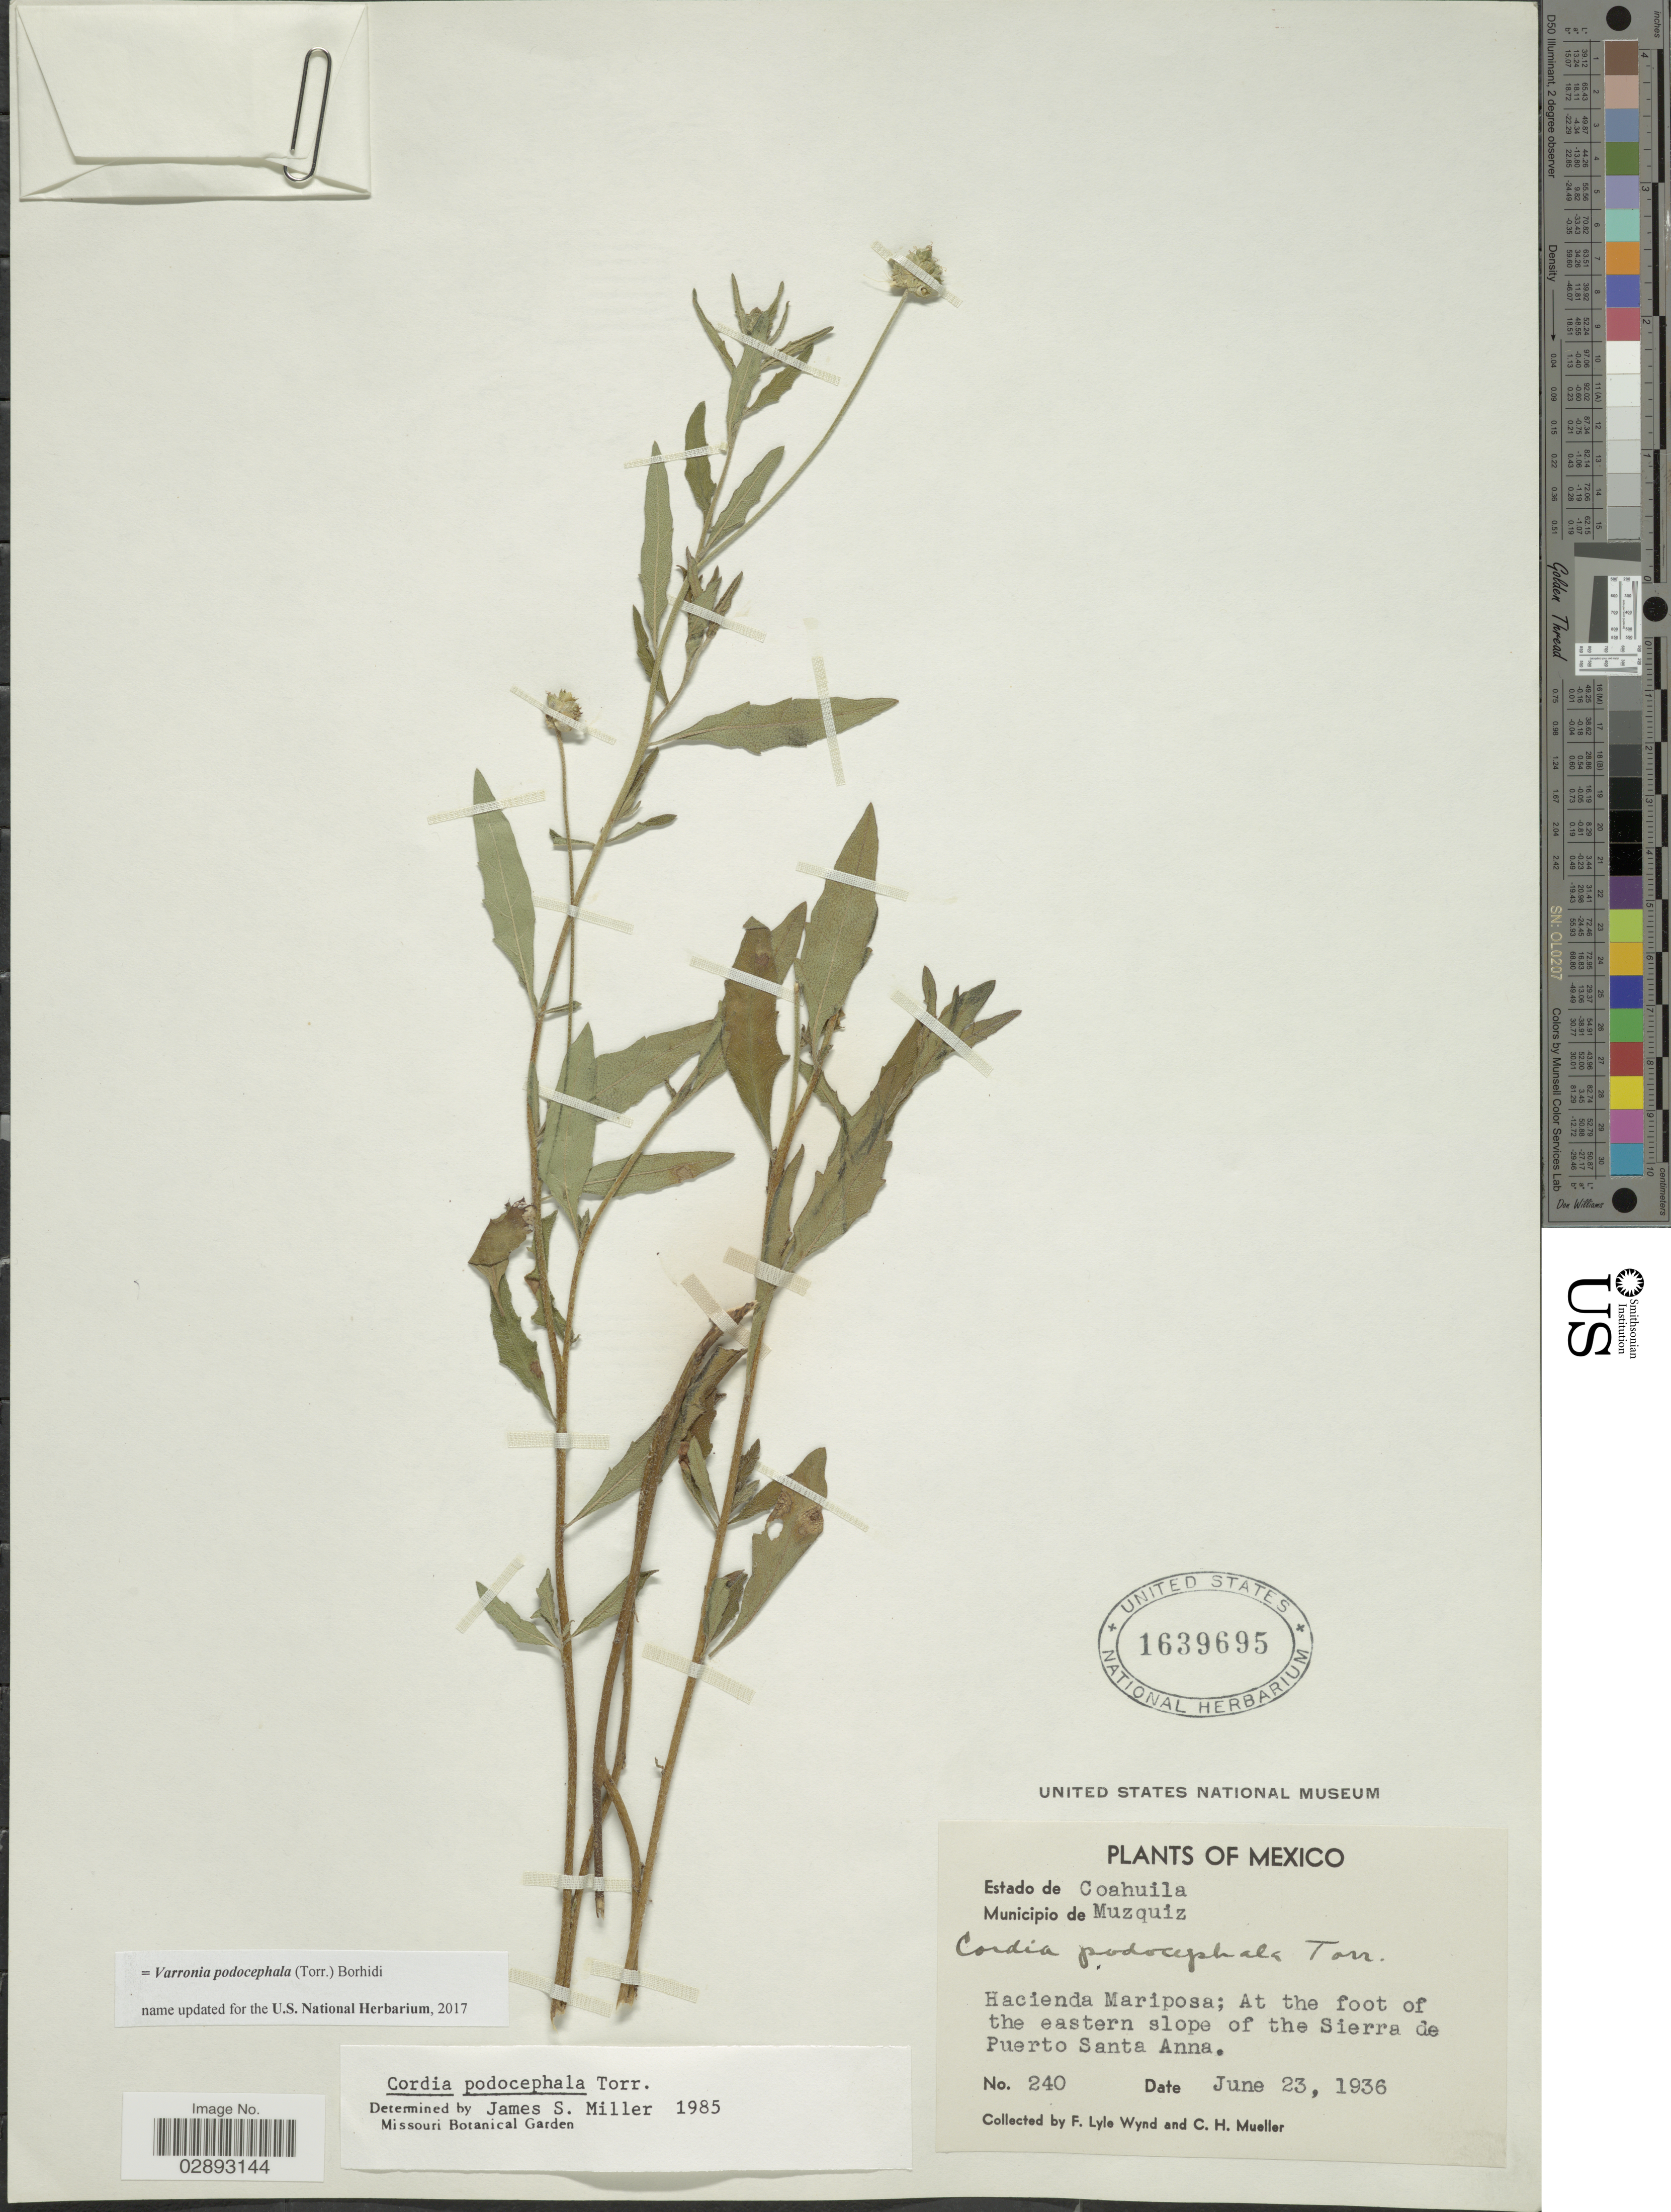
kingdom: Plantae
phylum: Tracheophyta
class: Magnoliopsida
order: Boraginales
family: Cordiaceae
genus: Varronia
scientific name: Varronia podocephala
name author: (Torr.) Borhidi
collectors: F. L. Wynd & C. H. Mueller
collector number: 240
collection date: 1936-06-23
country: Mexico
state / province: Coahuila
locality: Estado de Coahuila. Municipio de Muzquiz. Hacienda Mariposa; At the foot of the eastern slope of the Sierra de Puerto Santa Anna.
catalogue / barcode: US 1639695